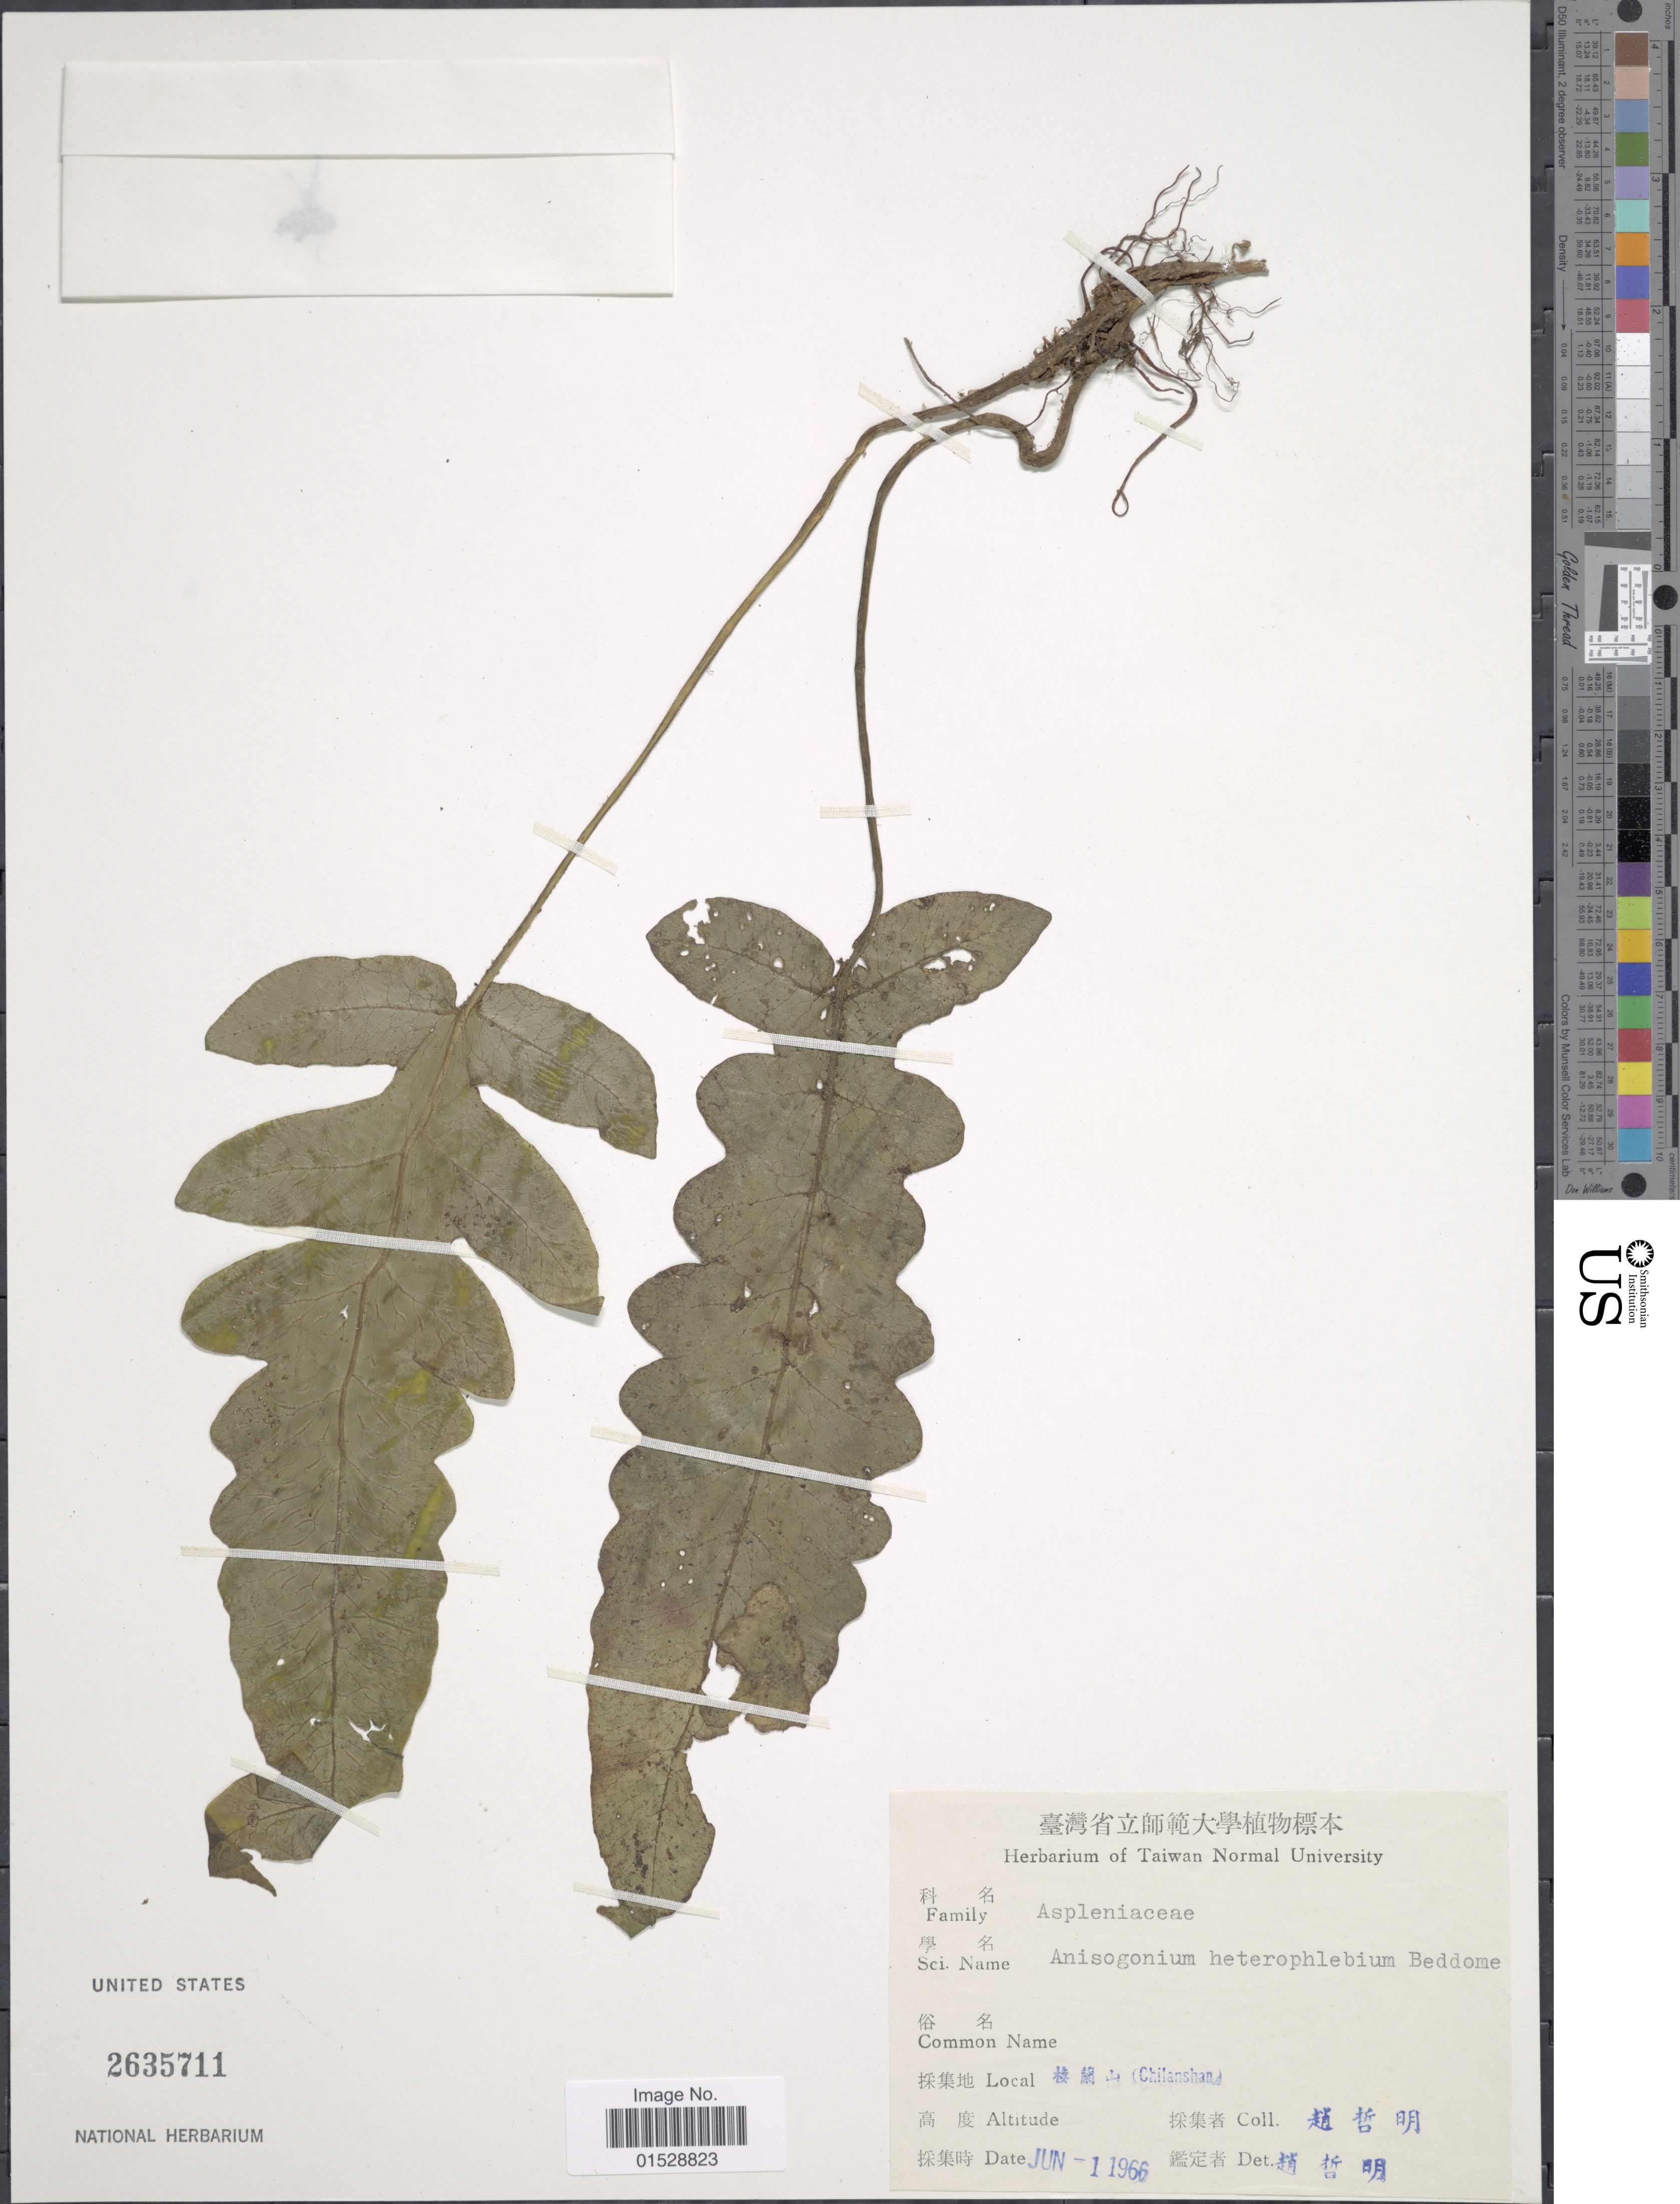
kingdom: Plantae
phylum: Tracheophyta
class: Polypodiopsida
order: Polypodiales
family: Athyriaceae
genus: Deparia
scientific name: Deparia heterophlebia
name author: (Mett. ex Baker) R. Sano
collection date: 1966-06-01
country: Taiwan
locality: Chilanshan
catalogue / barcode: US 2635711